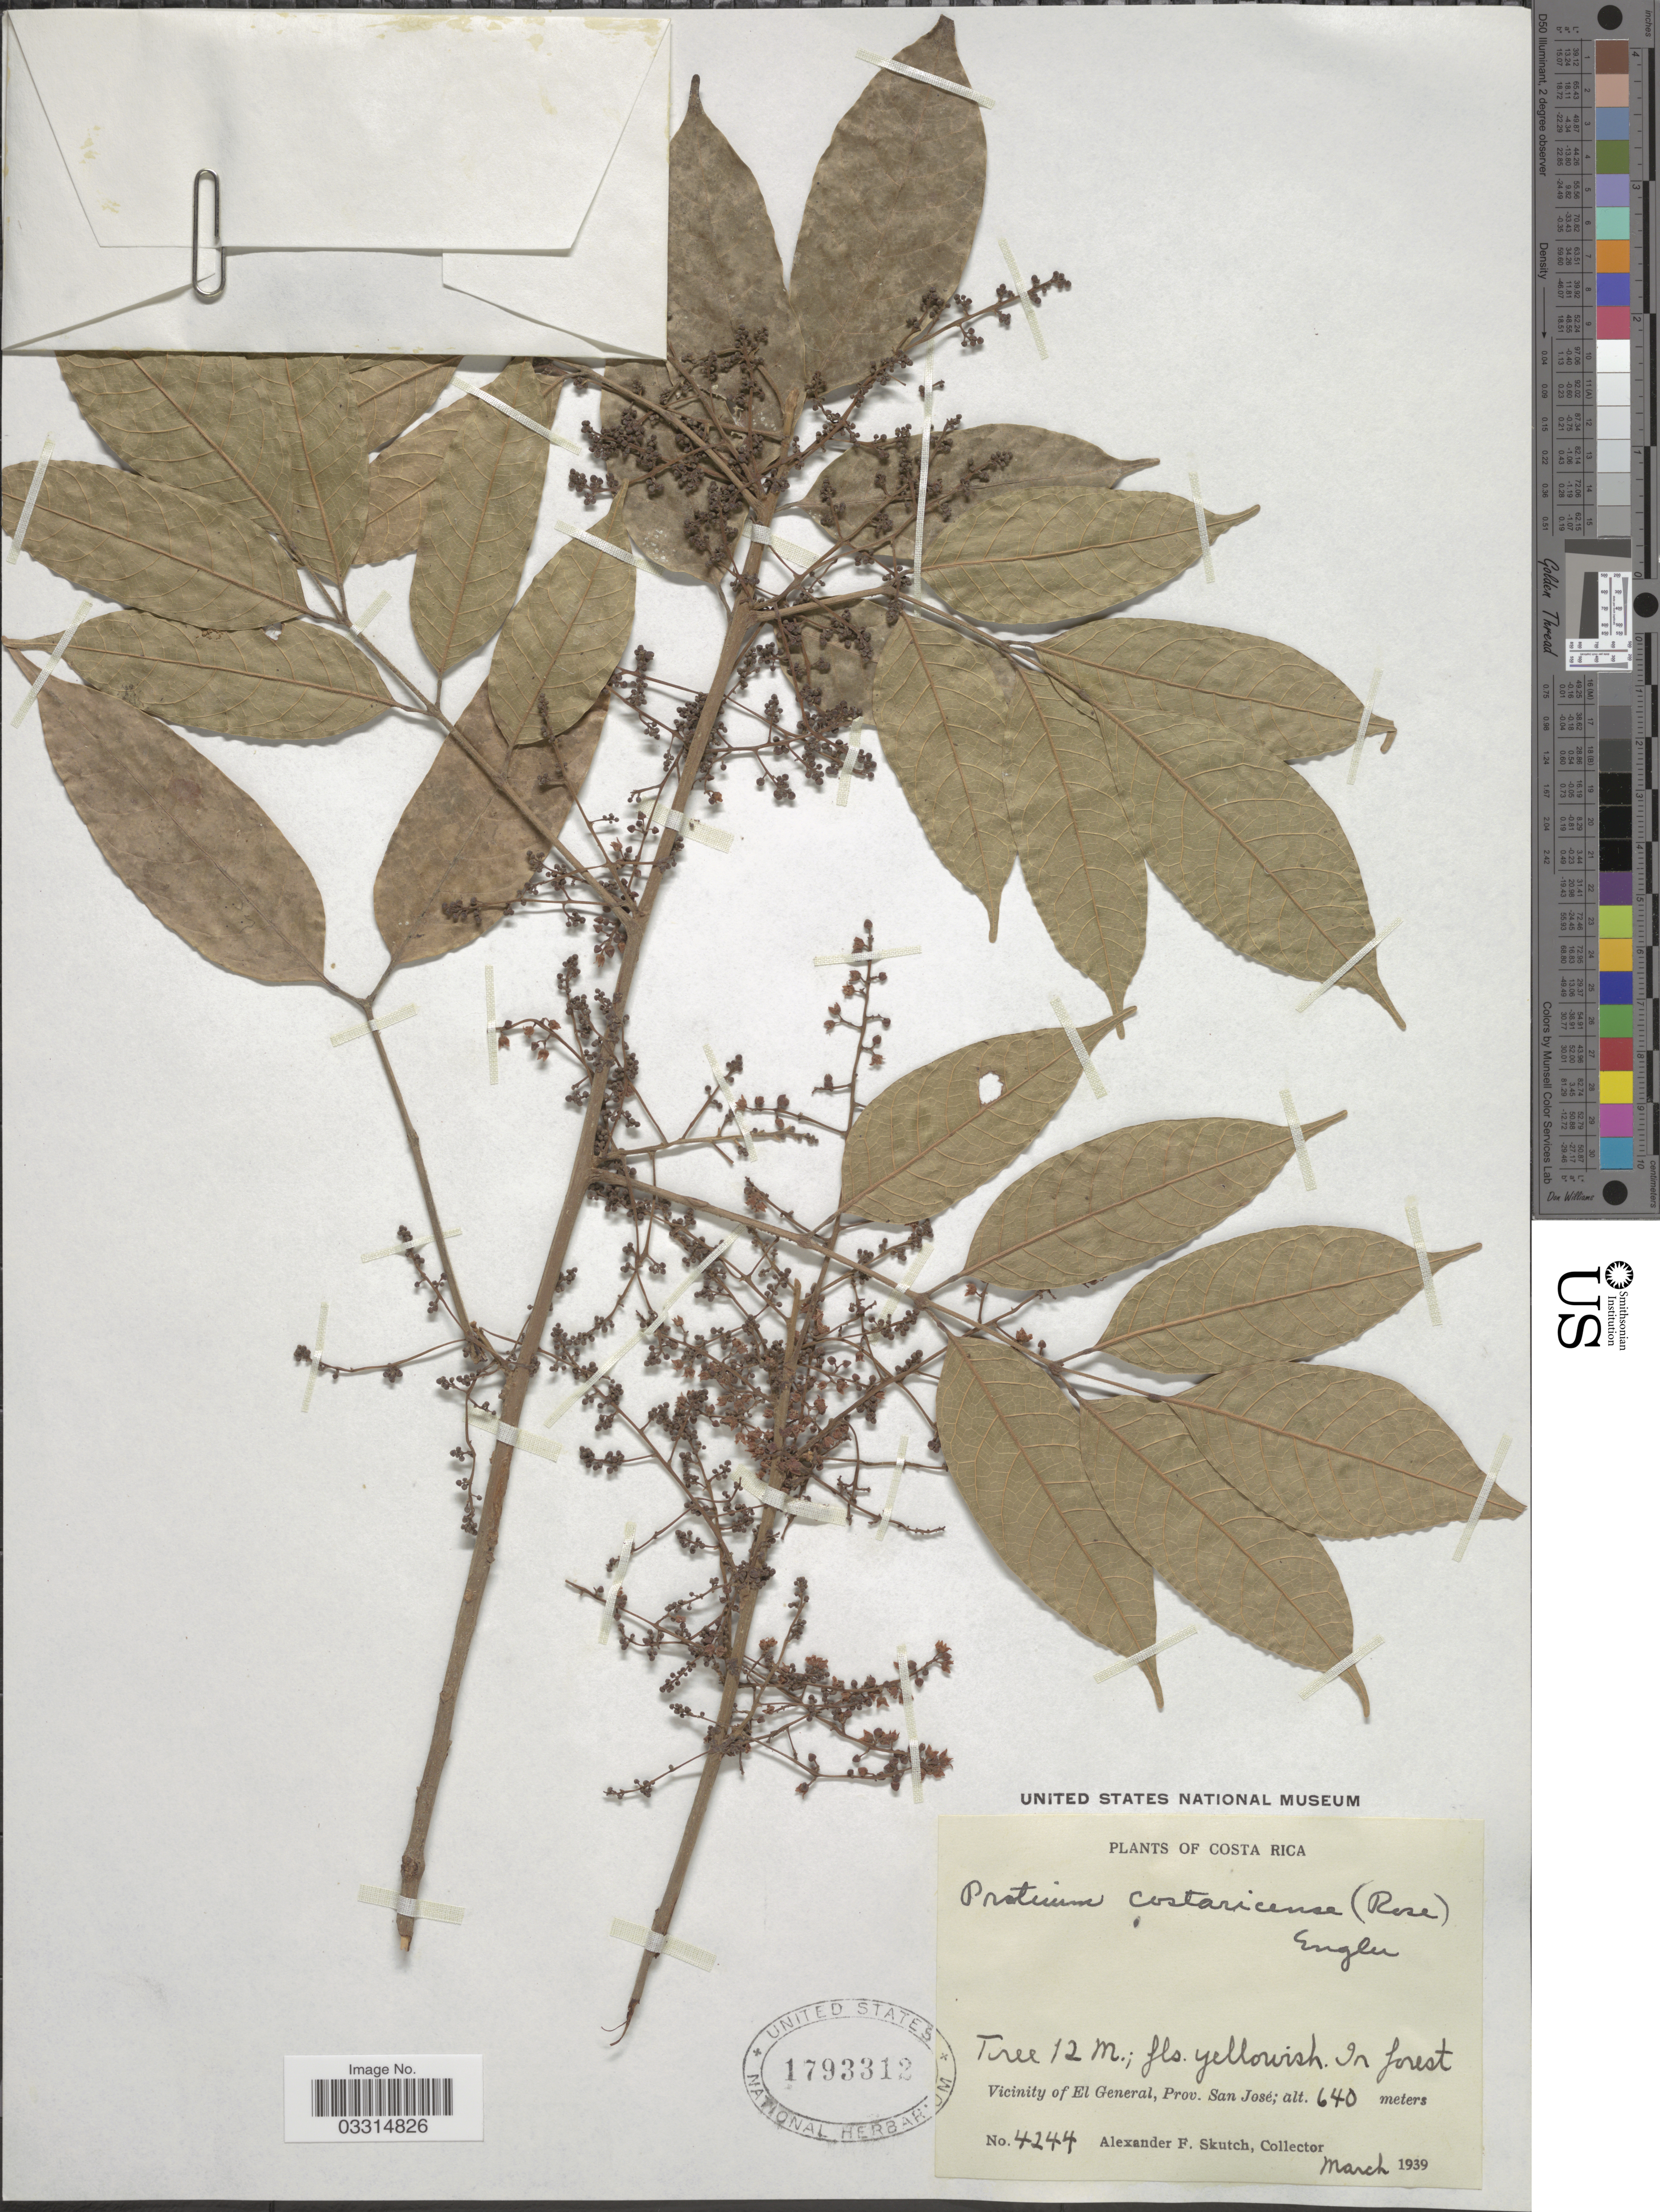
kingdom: Plantae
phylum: Tracheophyta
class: Magnoliopsida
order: Sapindales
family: Burseraceae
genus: Protium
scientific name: Protium brenesii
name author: (Standl.) D. Santam.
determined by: Aguilar, D.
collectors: A. F. Skutch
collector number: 4244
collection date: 1939-03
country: Costa Rica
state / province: San José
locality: Vicinity of El General.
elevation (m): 640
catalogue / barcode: US 1793312